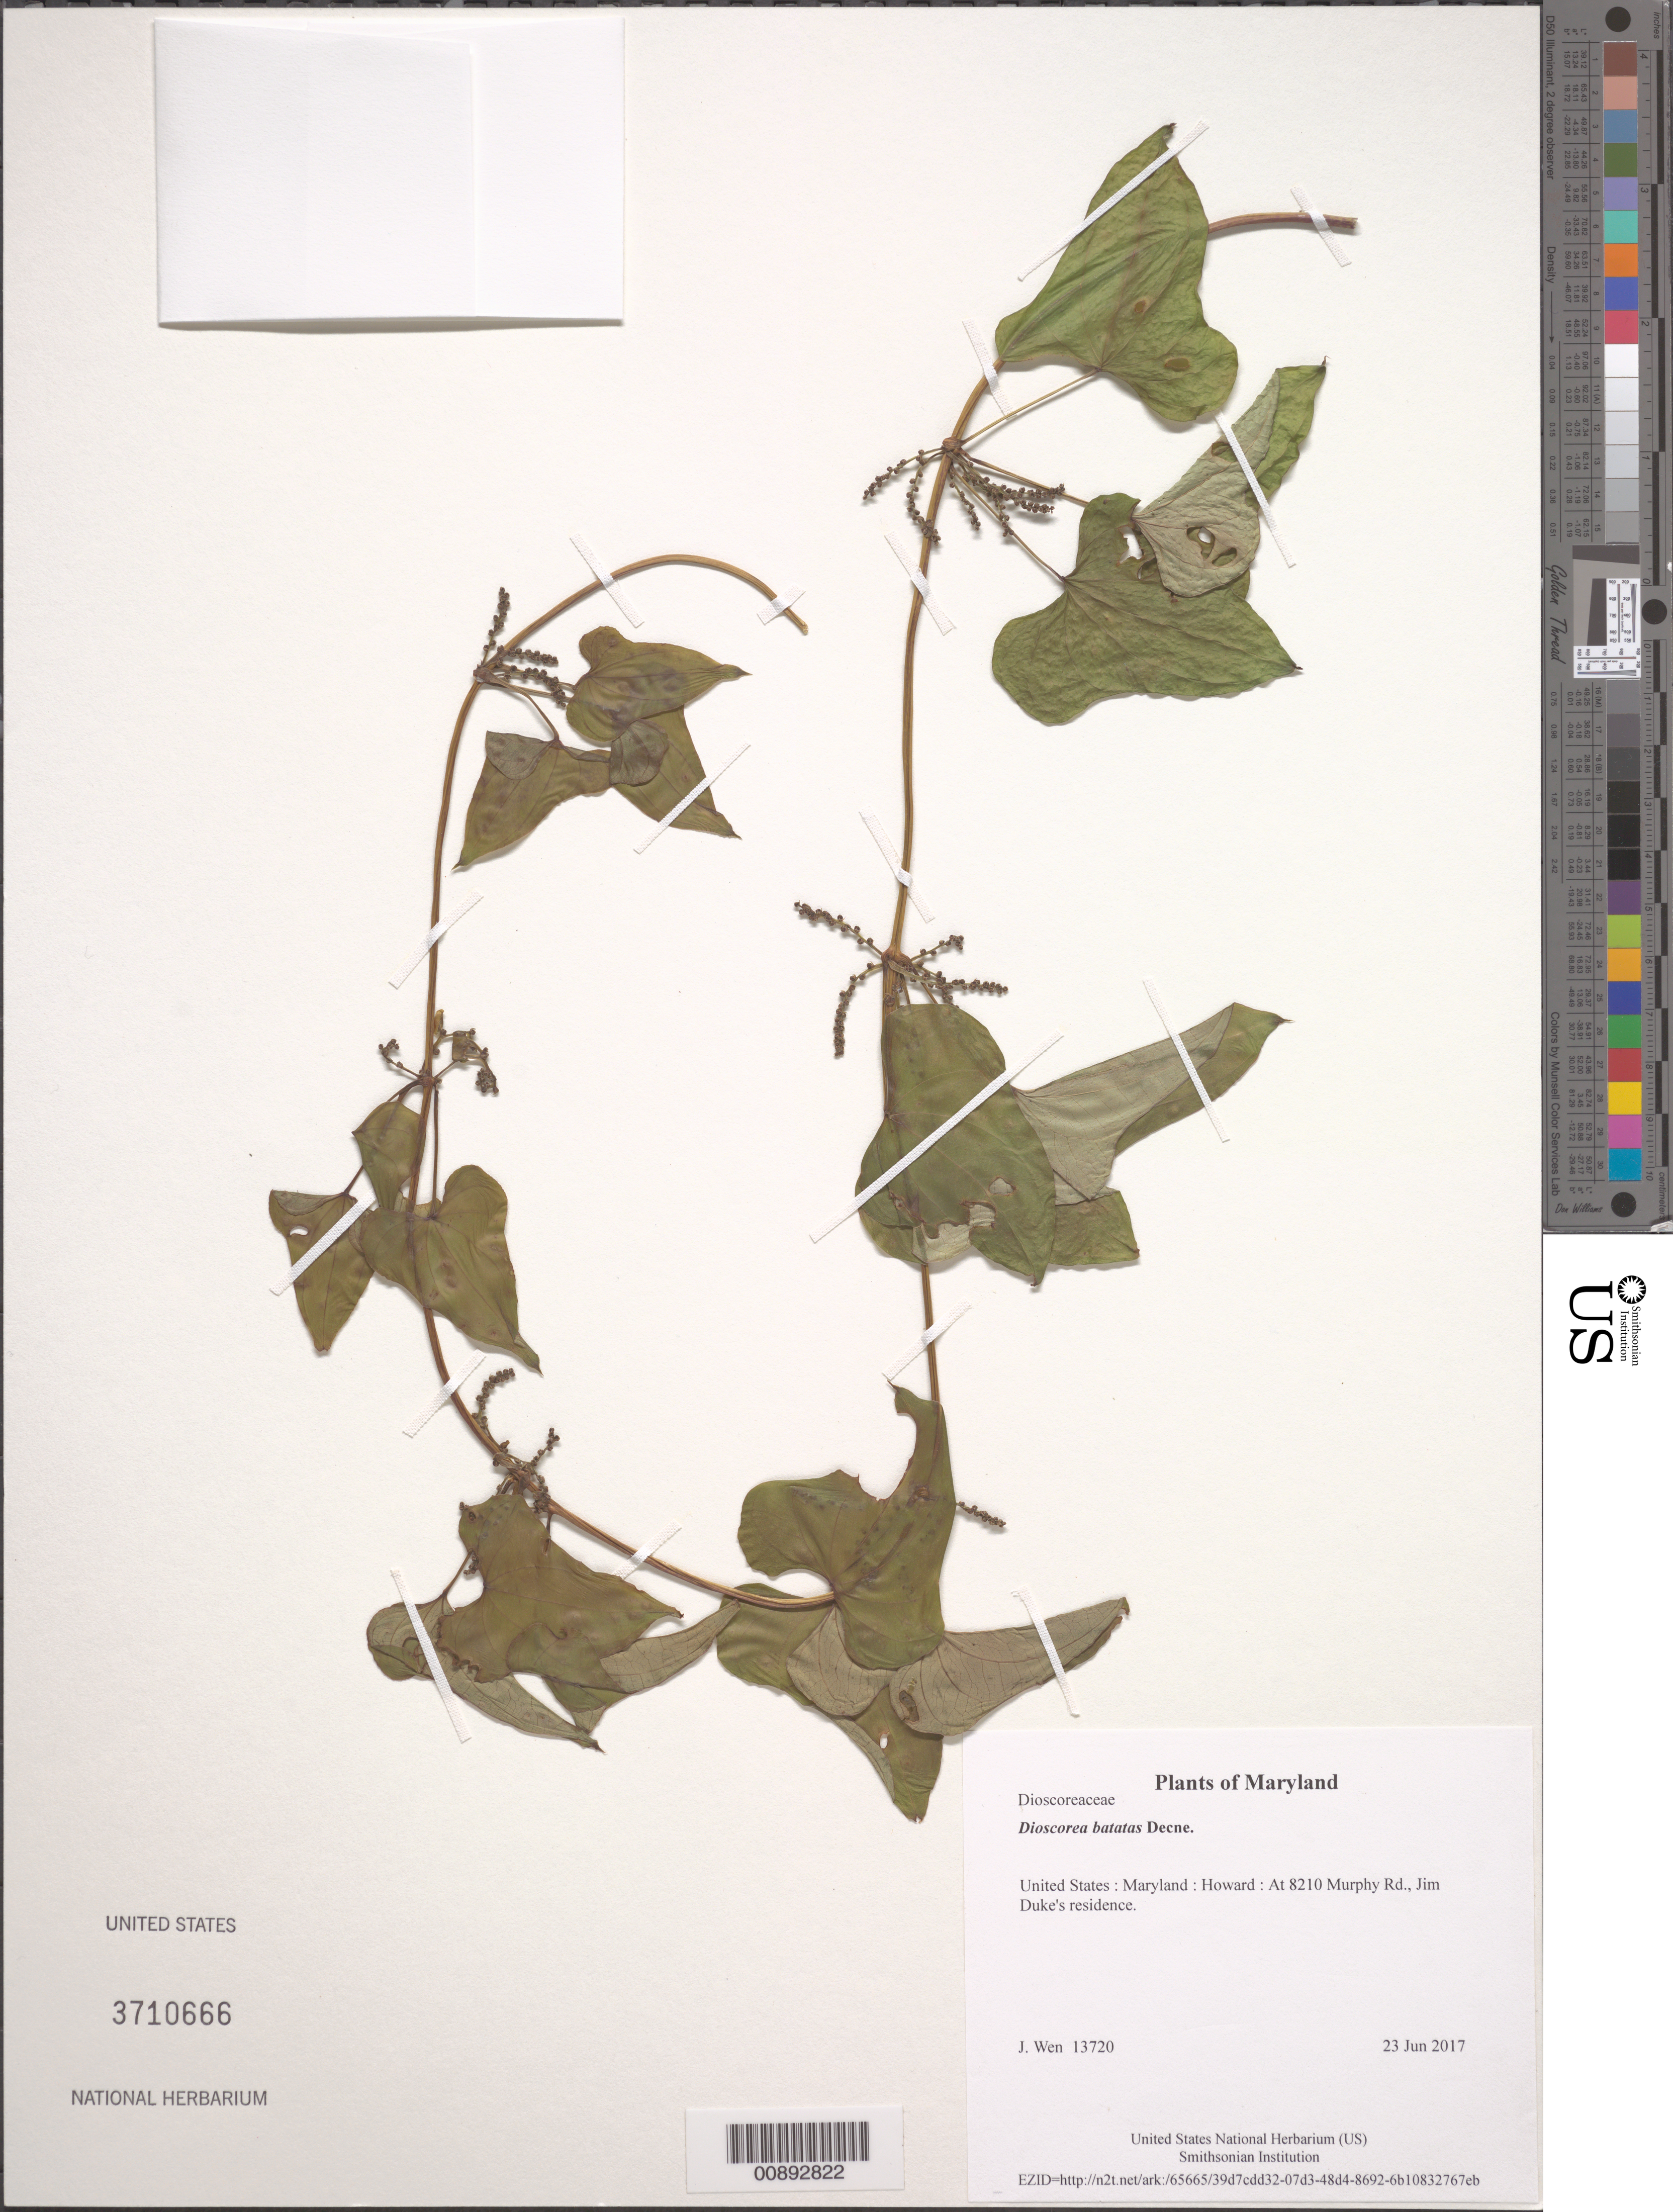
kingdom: Plantae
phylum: Tracheophyta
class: Liliopsida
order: Dioscoreales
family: Dioscoreaceae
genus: Dioscorea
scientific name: Dioscorea batatas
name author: Decne.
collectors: J. Wen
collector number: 13720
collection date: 2017-06-23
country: United States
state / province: Maryland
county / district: Howard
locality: At 8210 Murphy Rd., Jim Duke's residence.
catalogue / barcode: US 3710666